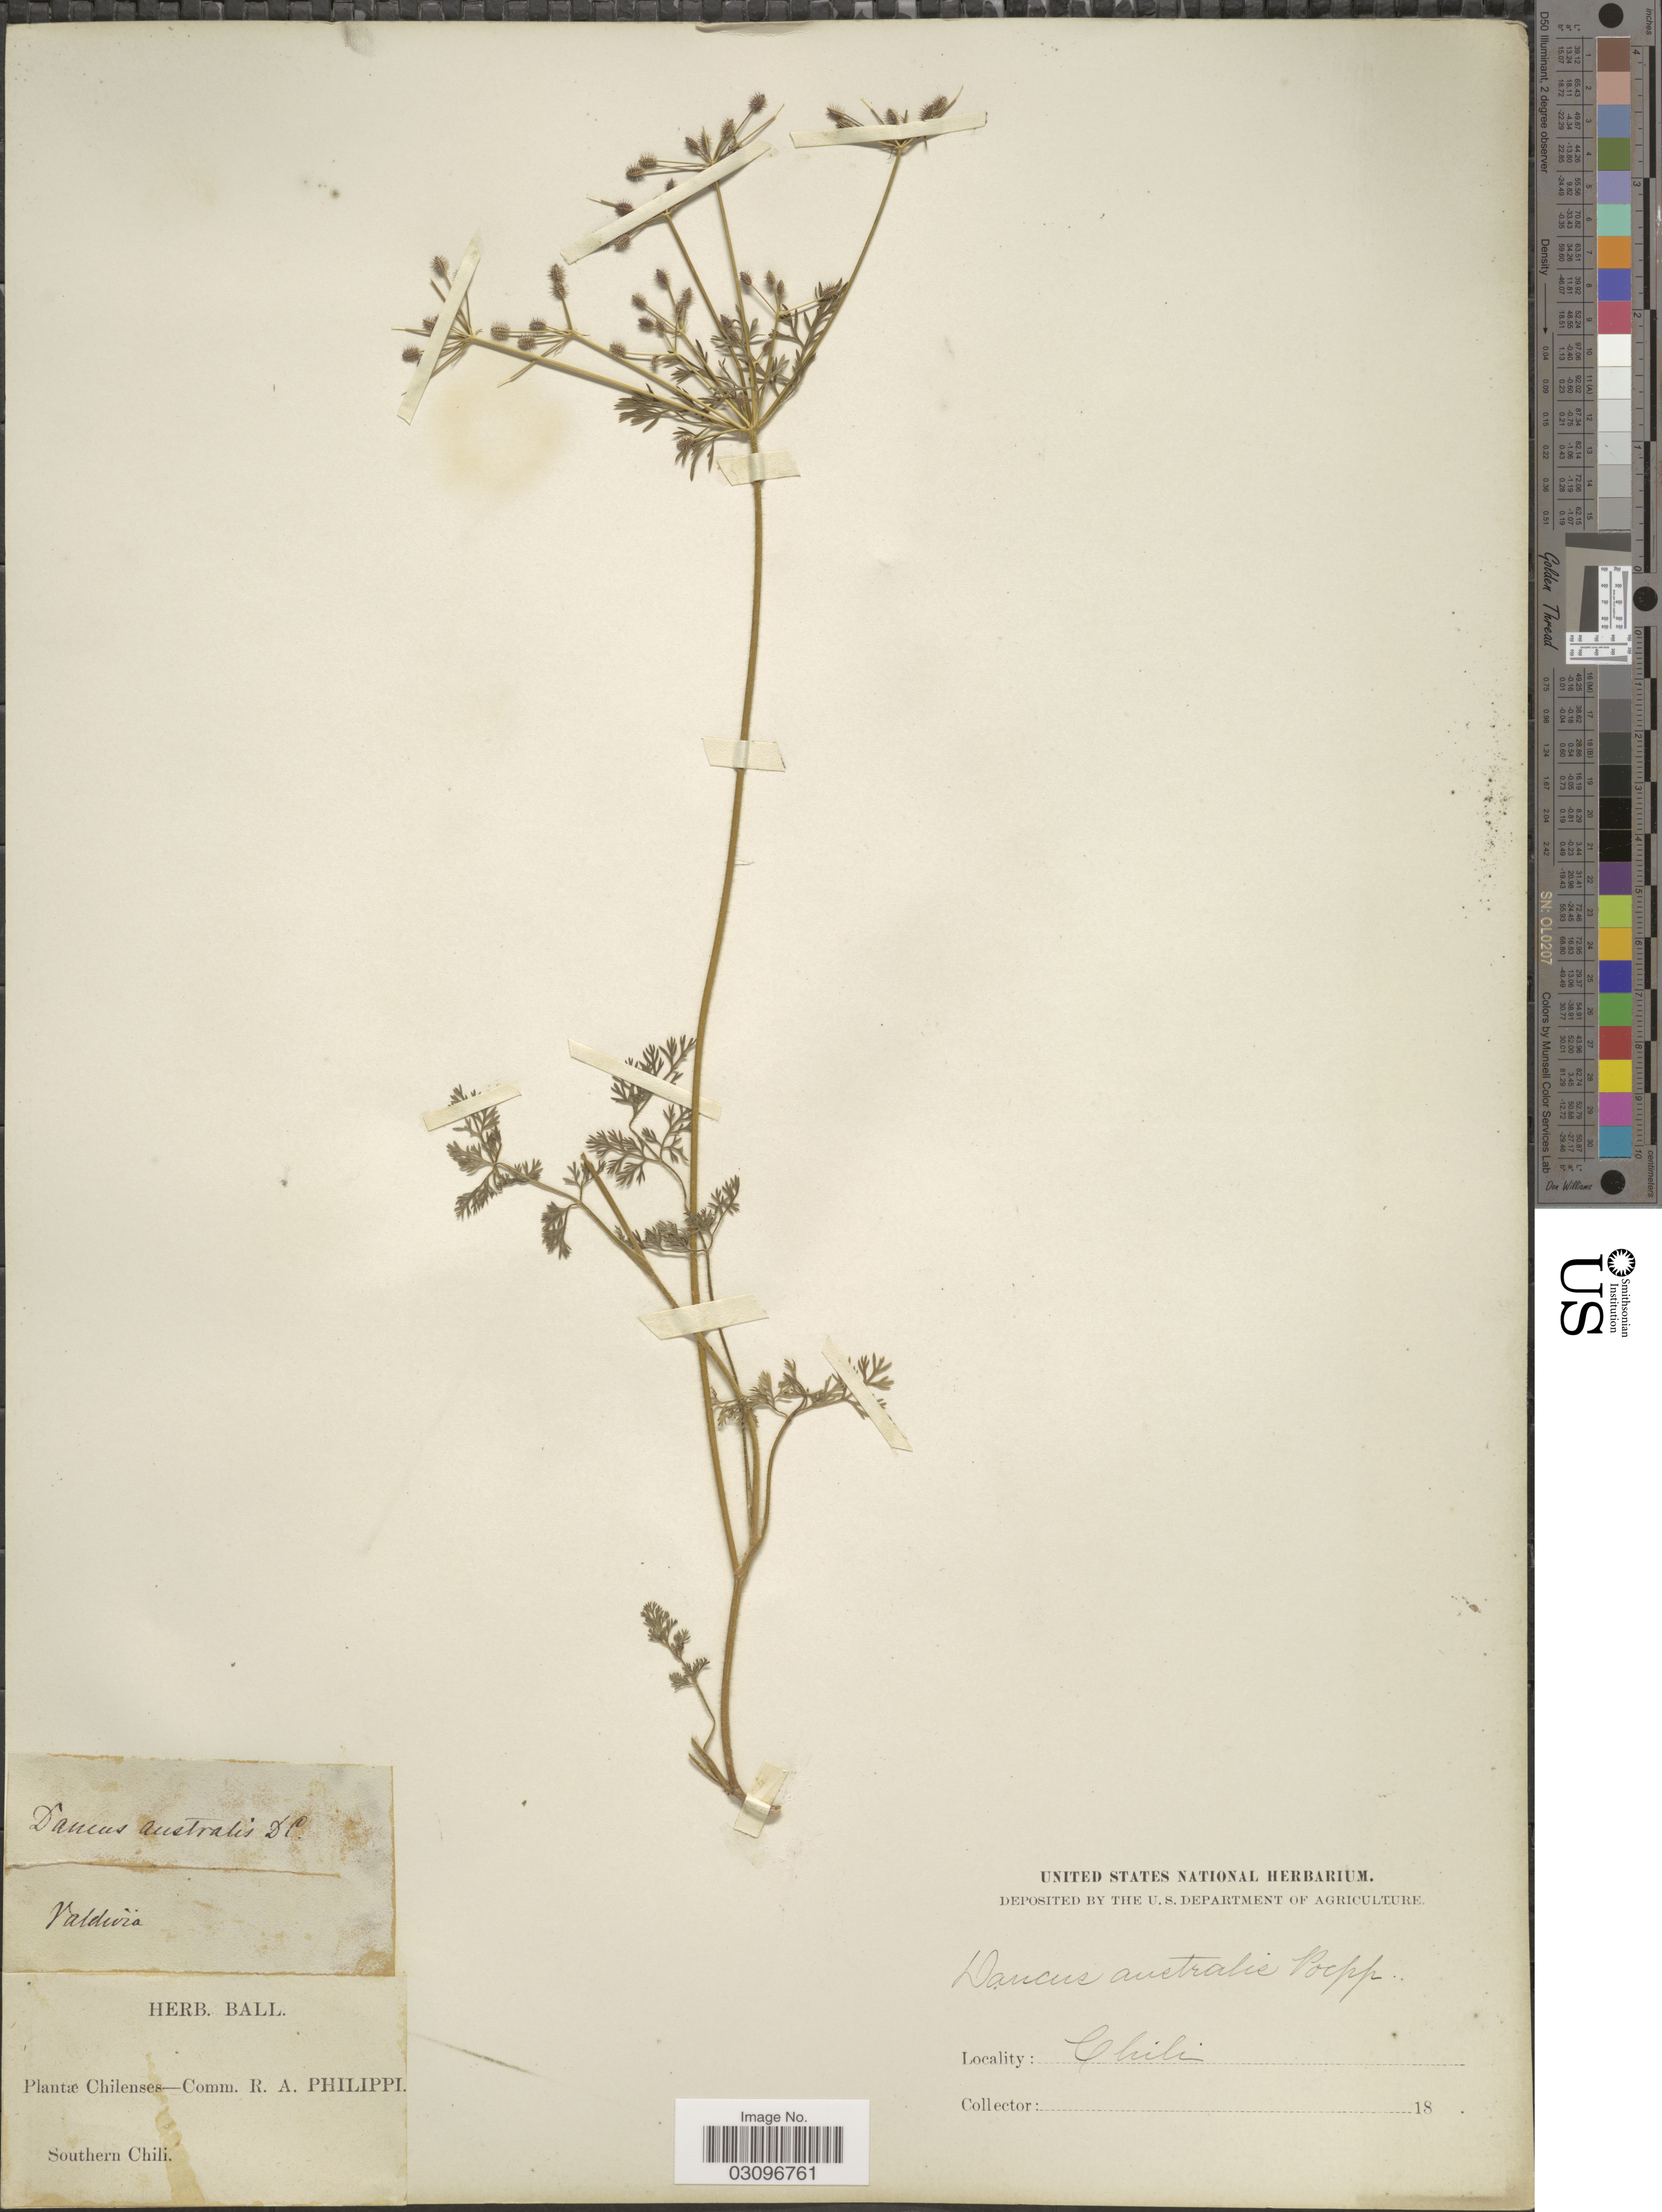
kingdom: Plantae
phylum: Tracheophyta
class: Magnoliopsida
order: Apiales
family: Apiaceae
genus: Daucus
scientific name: Daucus montanus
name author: Humb. & Bonpl. ex Spreng.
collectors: ex herb. Ball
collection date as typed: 18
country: Chile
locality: Valdivia. Southern Chili.